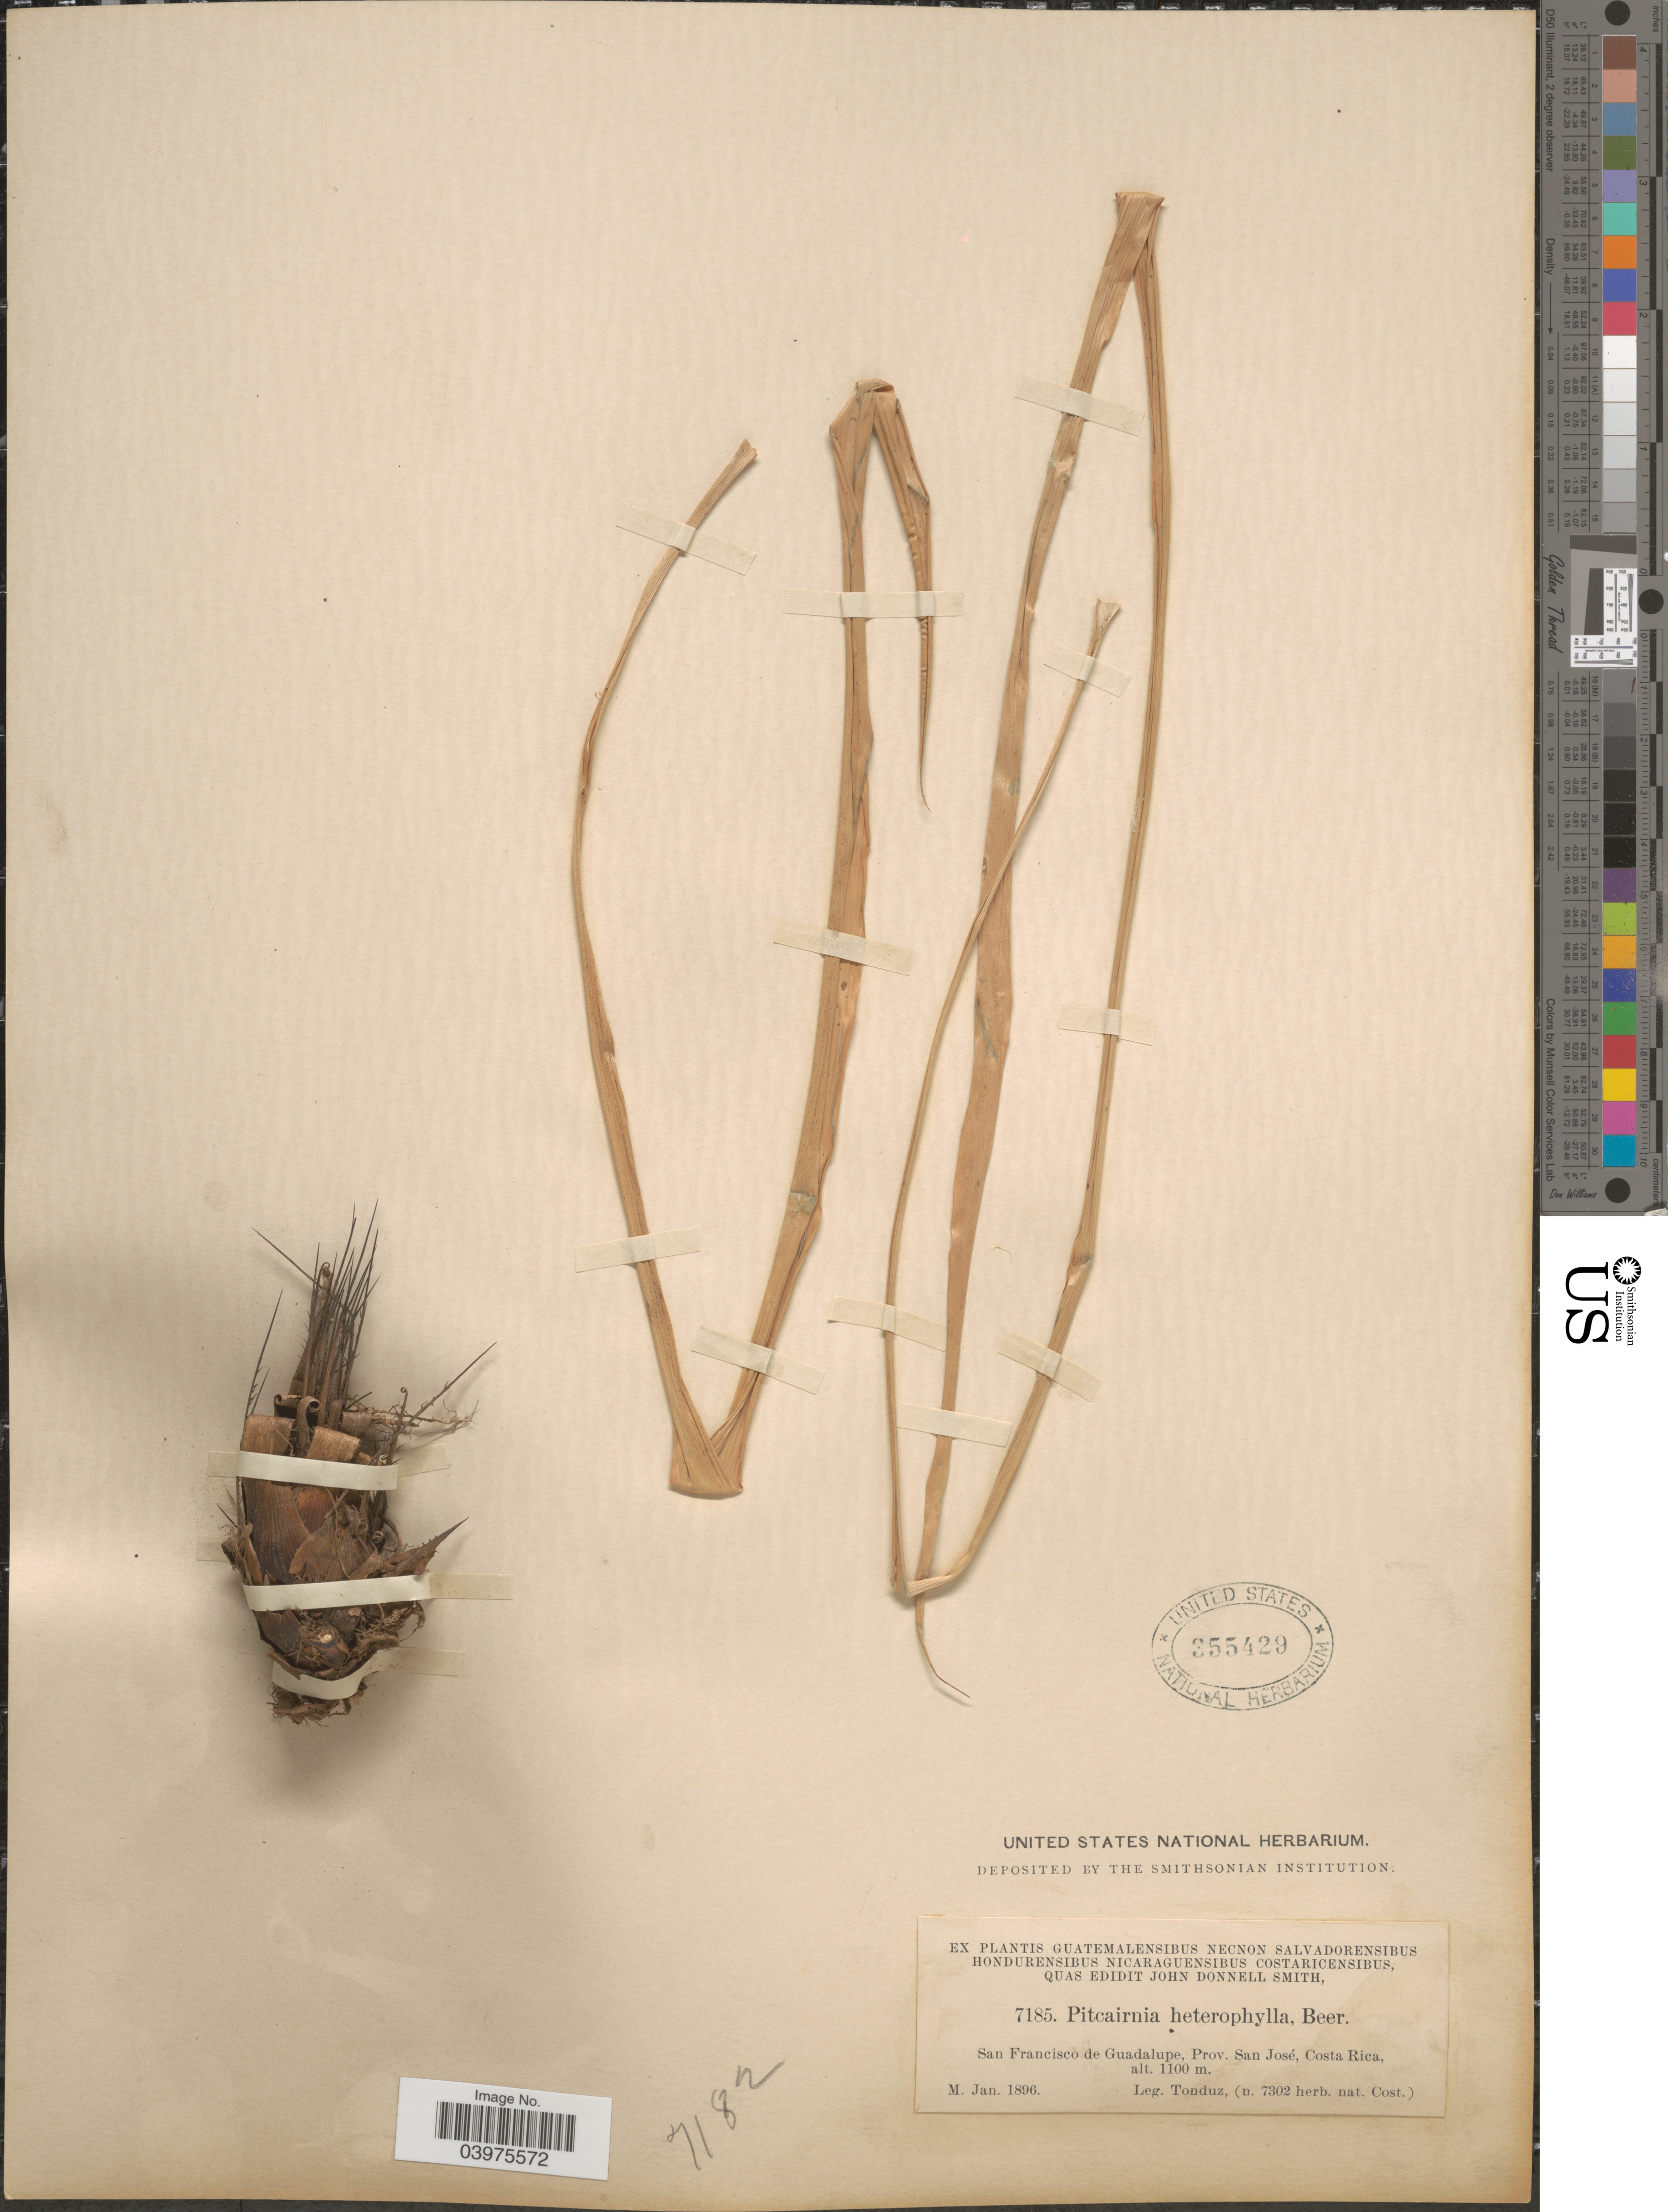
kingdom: Plantae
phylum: Tracheophyta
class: Liliopsida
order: Poales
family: Bromeliaceae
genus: Pitcairnia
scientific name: Pitcairnia heterophylla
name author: (Lindl.) Beer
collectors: Tonduz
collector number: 7185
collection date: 1896-01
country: Costa Rica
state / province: San José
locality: San Francisco de Guadalupe.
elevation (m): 1100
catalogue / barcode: US 355429